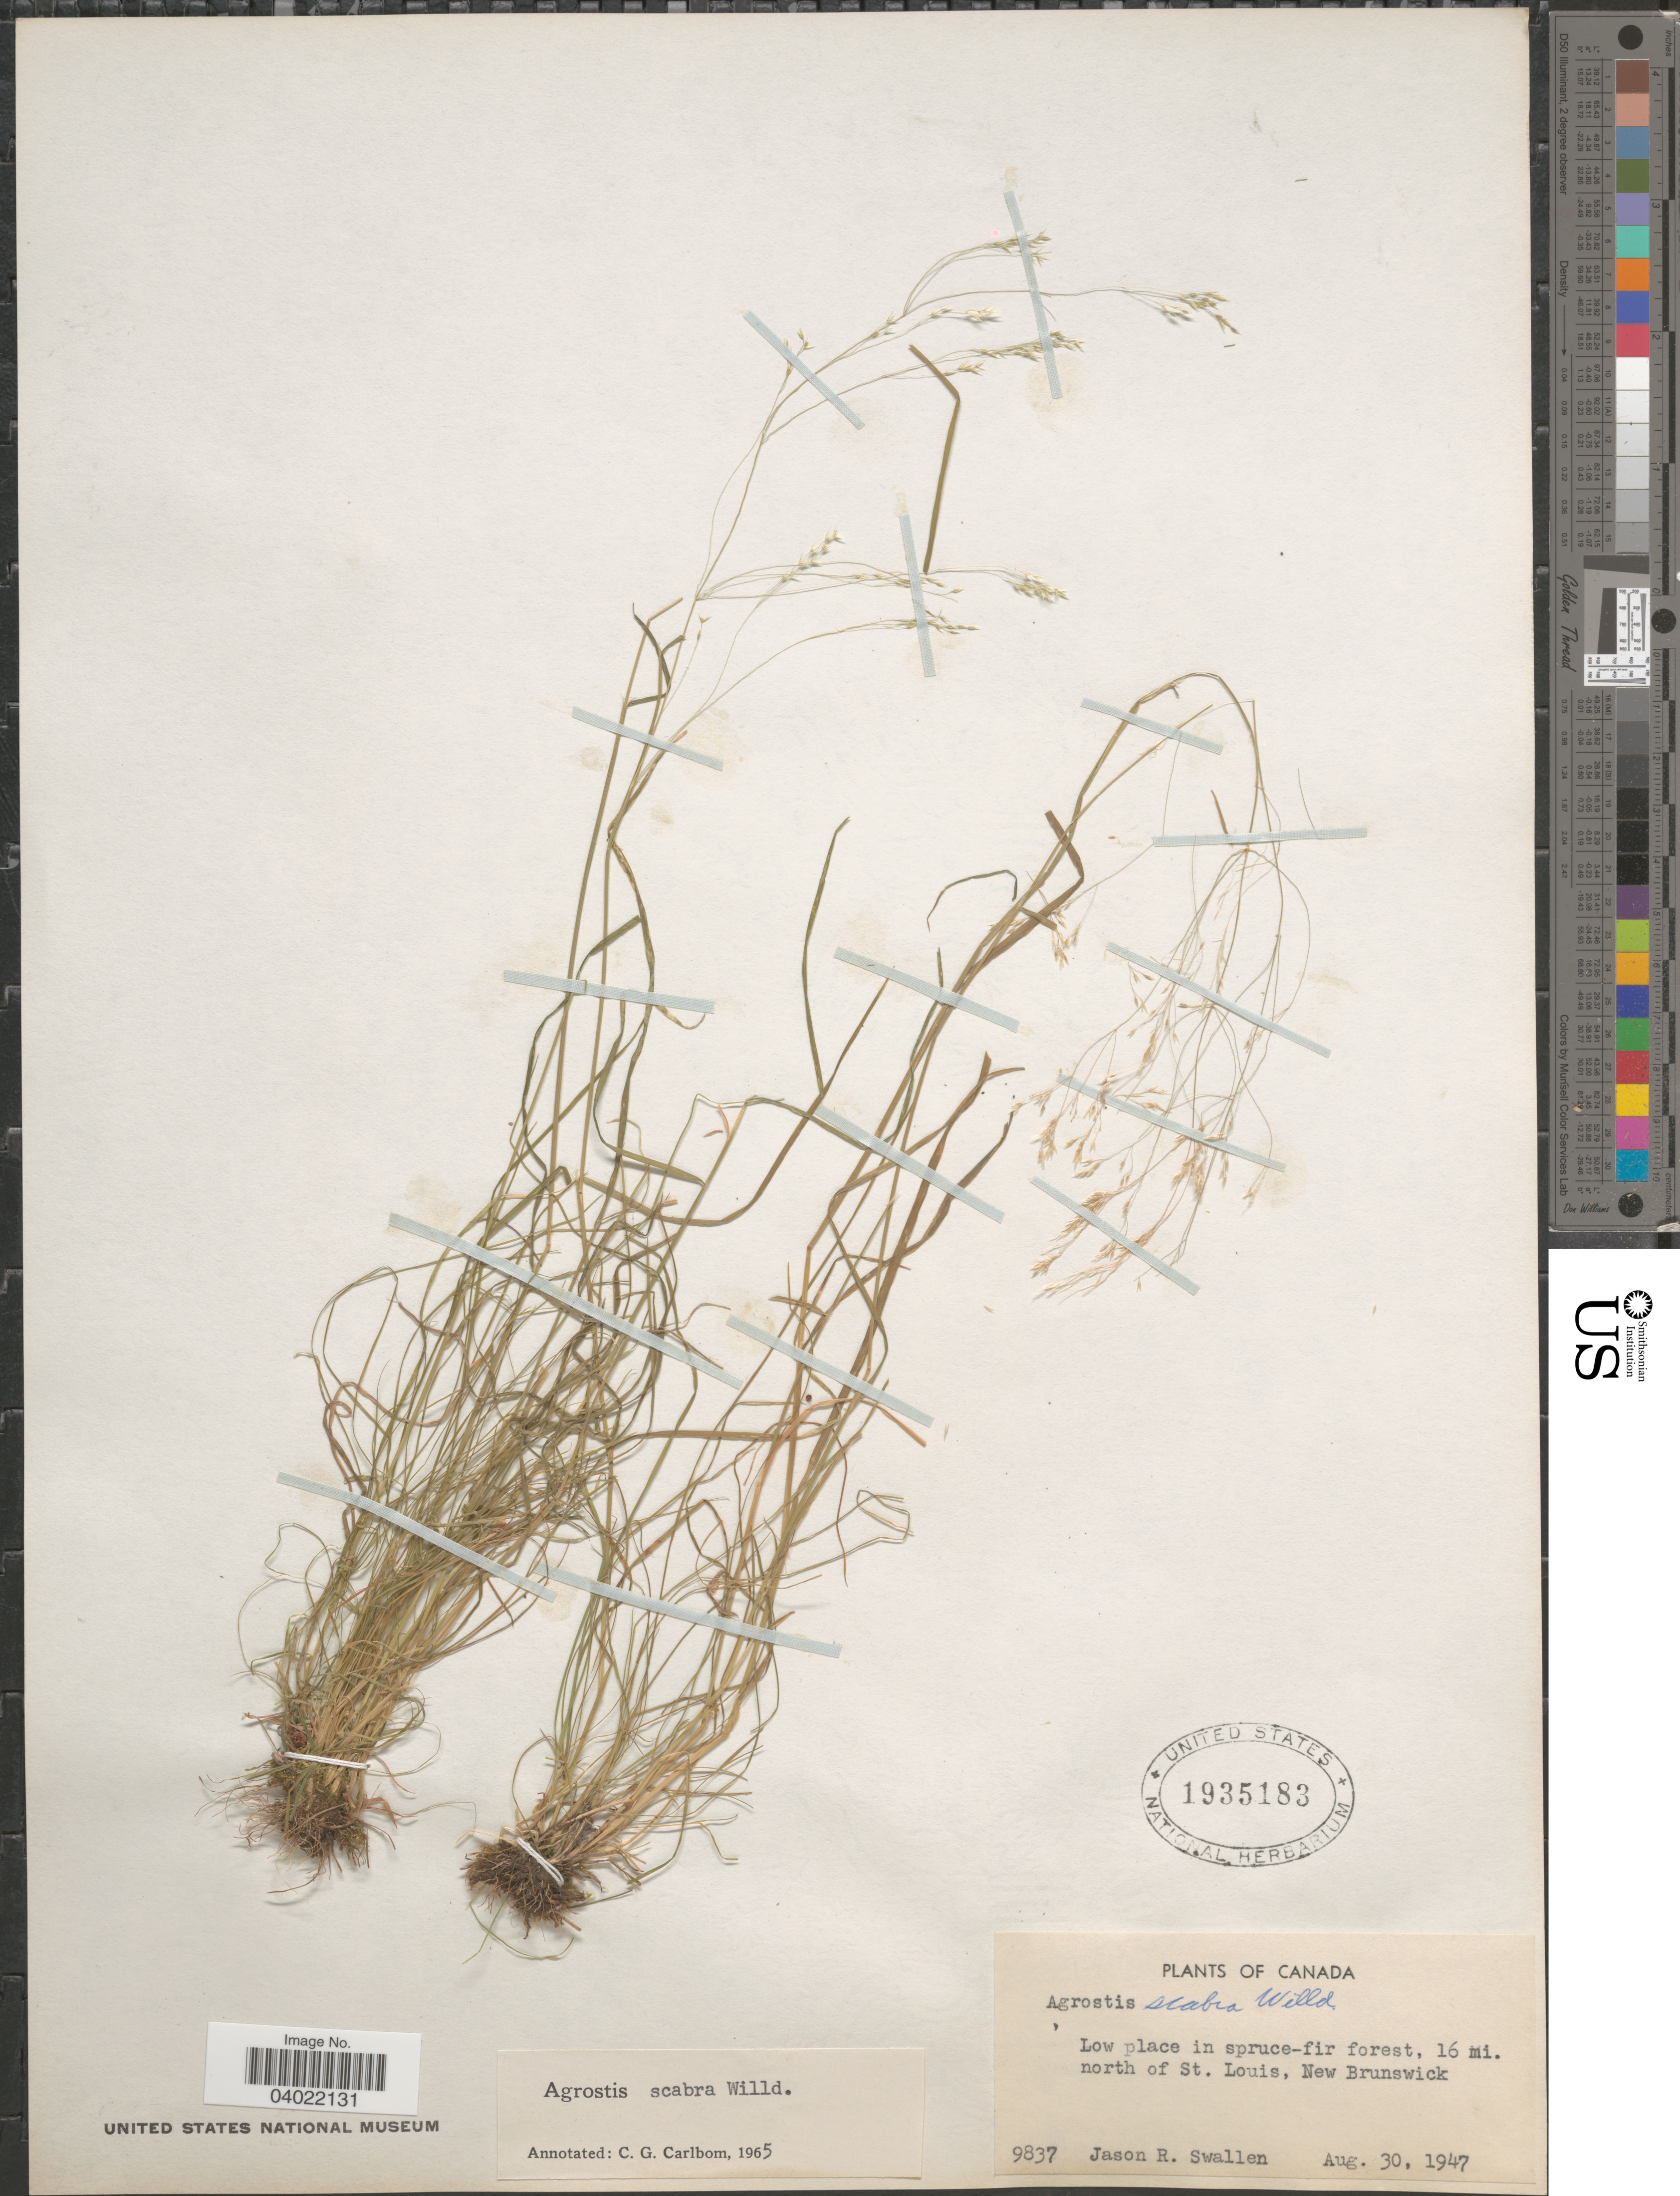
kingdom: Plantae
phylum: Tracheophyta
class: Liliopsida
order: Poales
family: Poaceae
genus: Agrostis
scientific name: Agrostis scabra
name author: Willd.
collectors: J. R. Swallen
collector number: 9837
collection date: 1947-08-30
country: Canada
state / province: New Brunswick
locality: Low place in spruce-fir forest, 16 mi. north of St. Louis.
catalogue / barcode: US 1935183